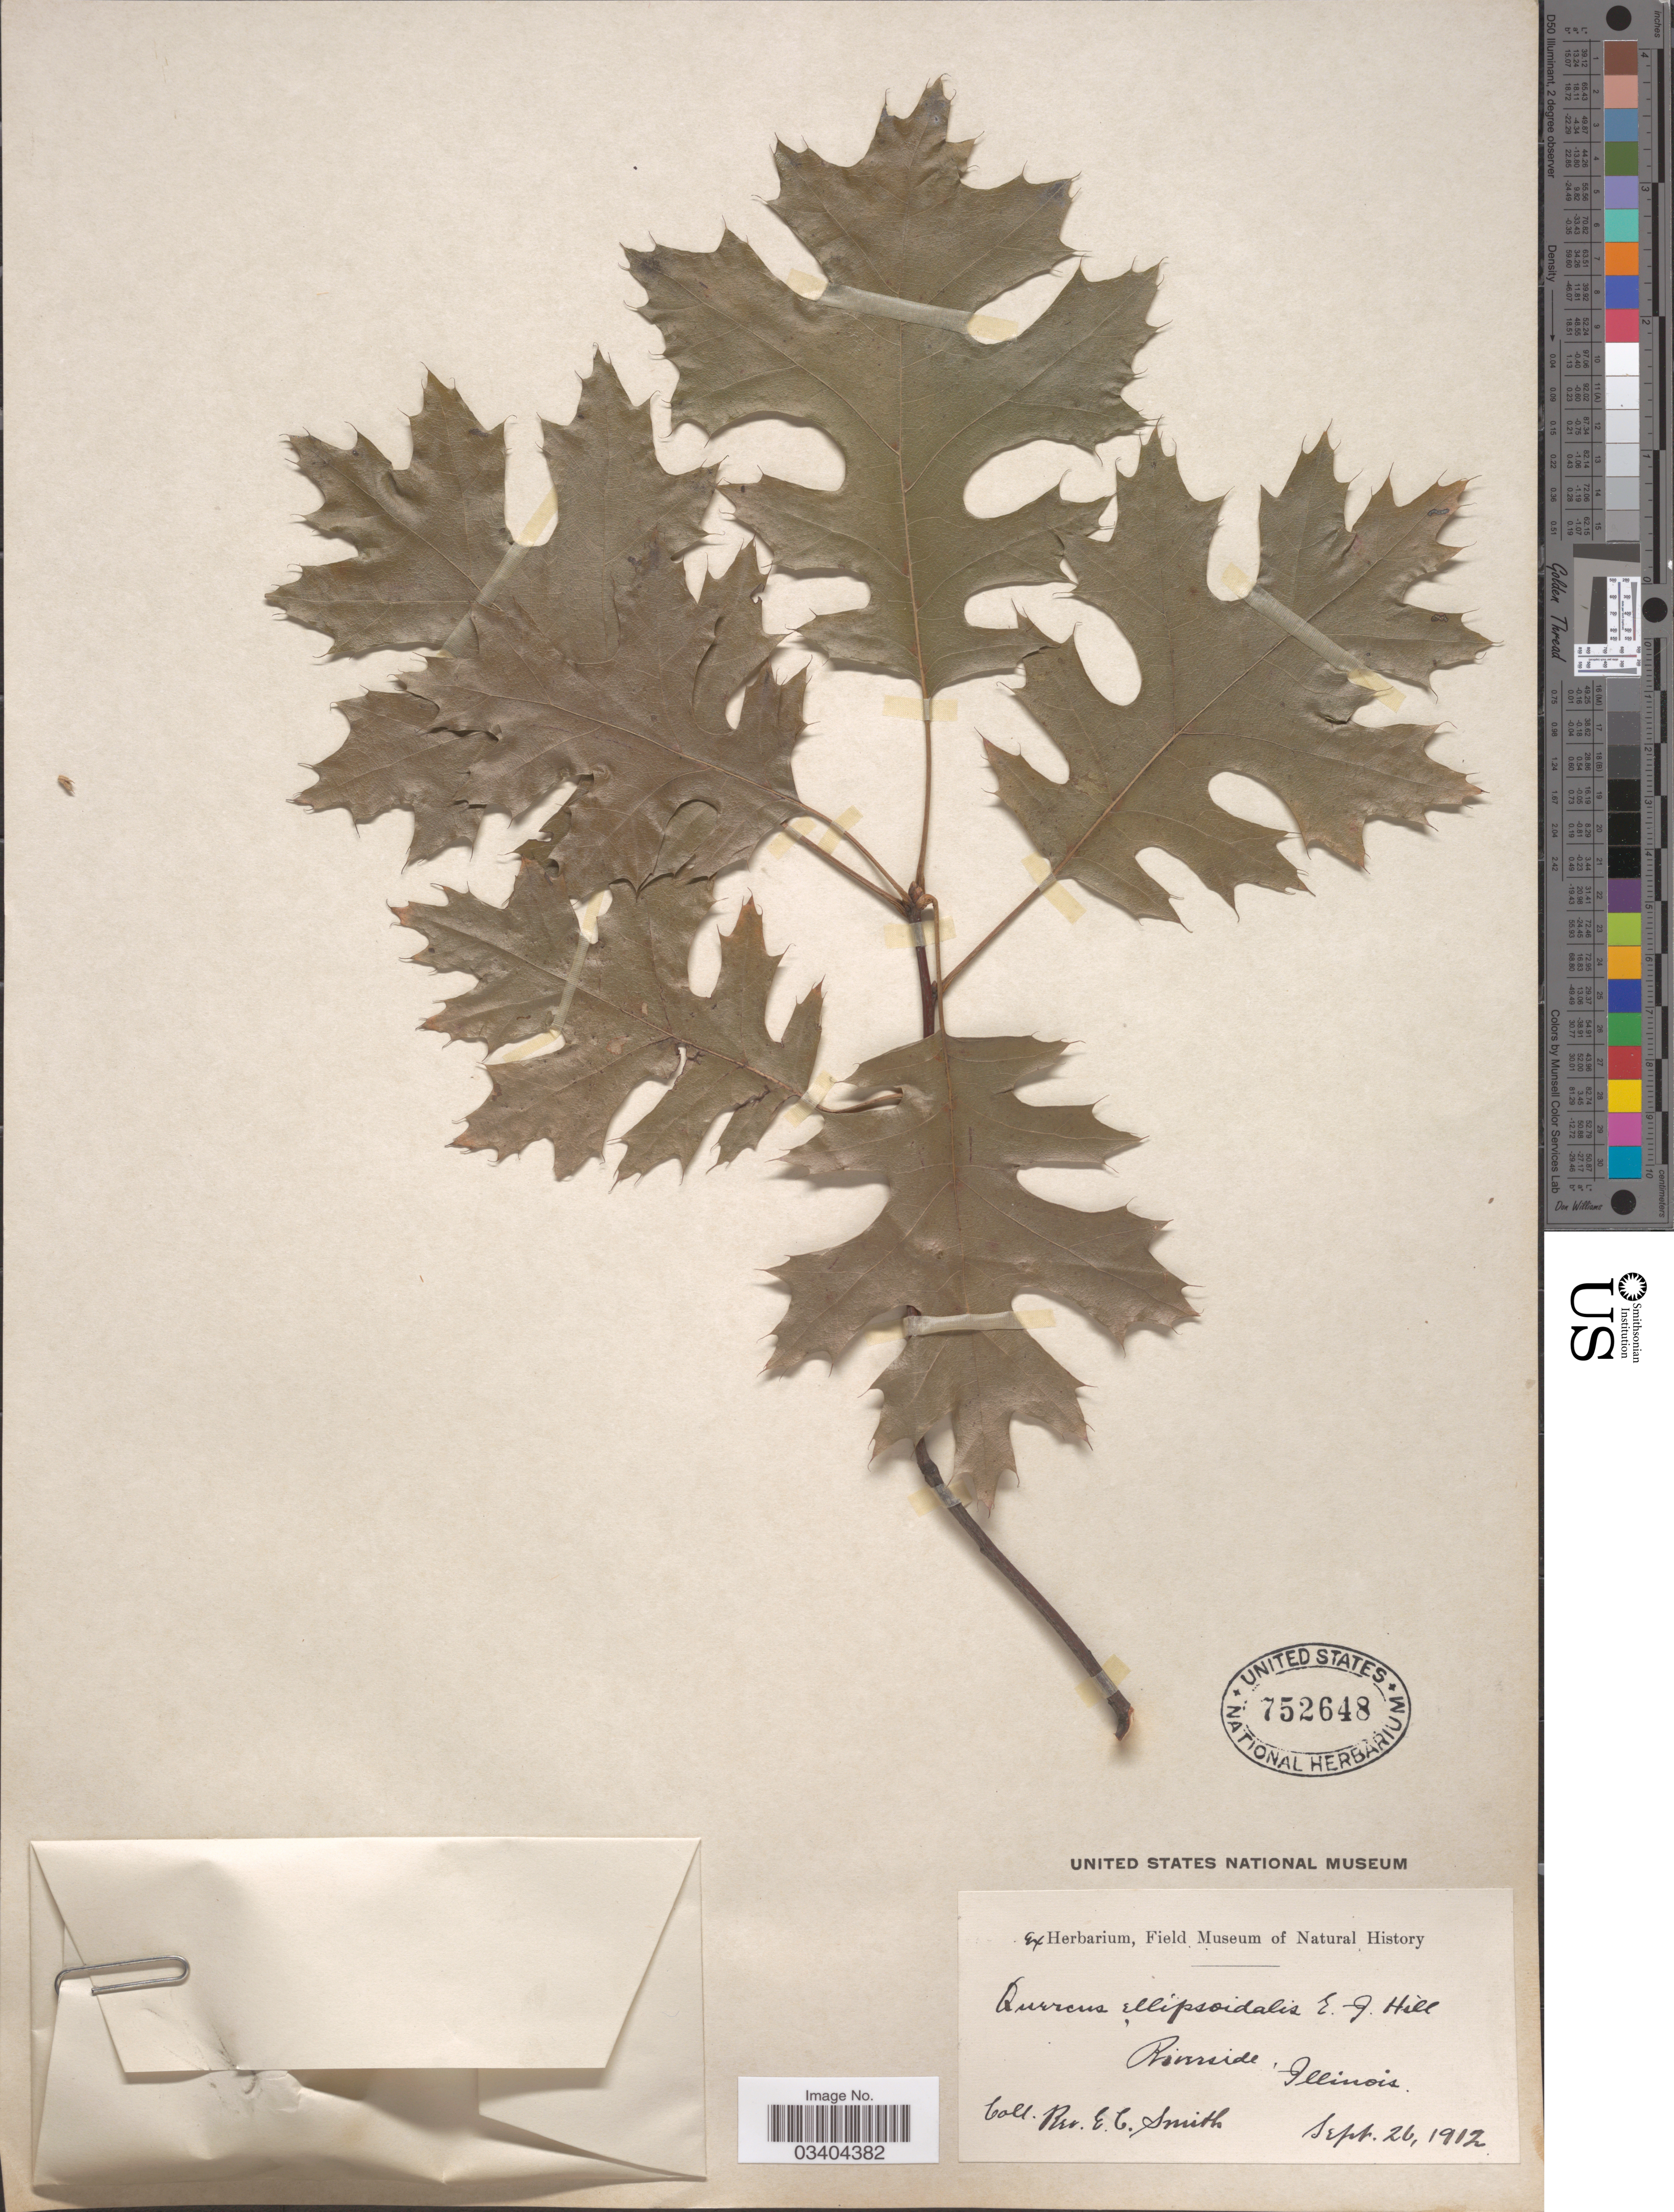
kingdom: Plantae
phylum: Tracheophyta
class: Magnoliopsida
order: Fagales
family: Fagaceae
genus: Quercus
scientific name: Quercus ellipsoidalis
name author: E.J. Hill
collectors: E. C. Smith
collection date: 1912-09-26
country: United States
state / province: Illinois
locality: Riverside.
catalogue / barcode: US 752648